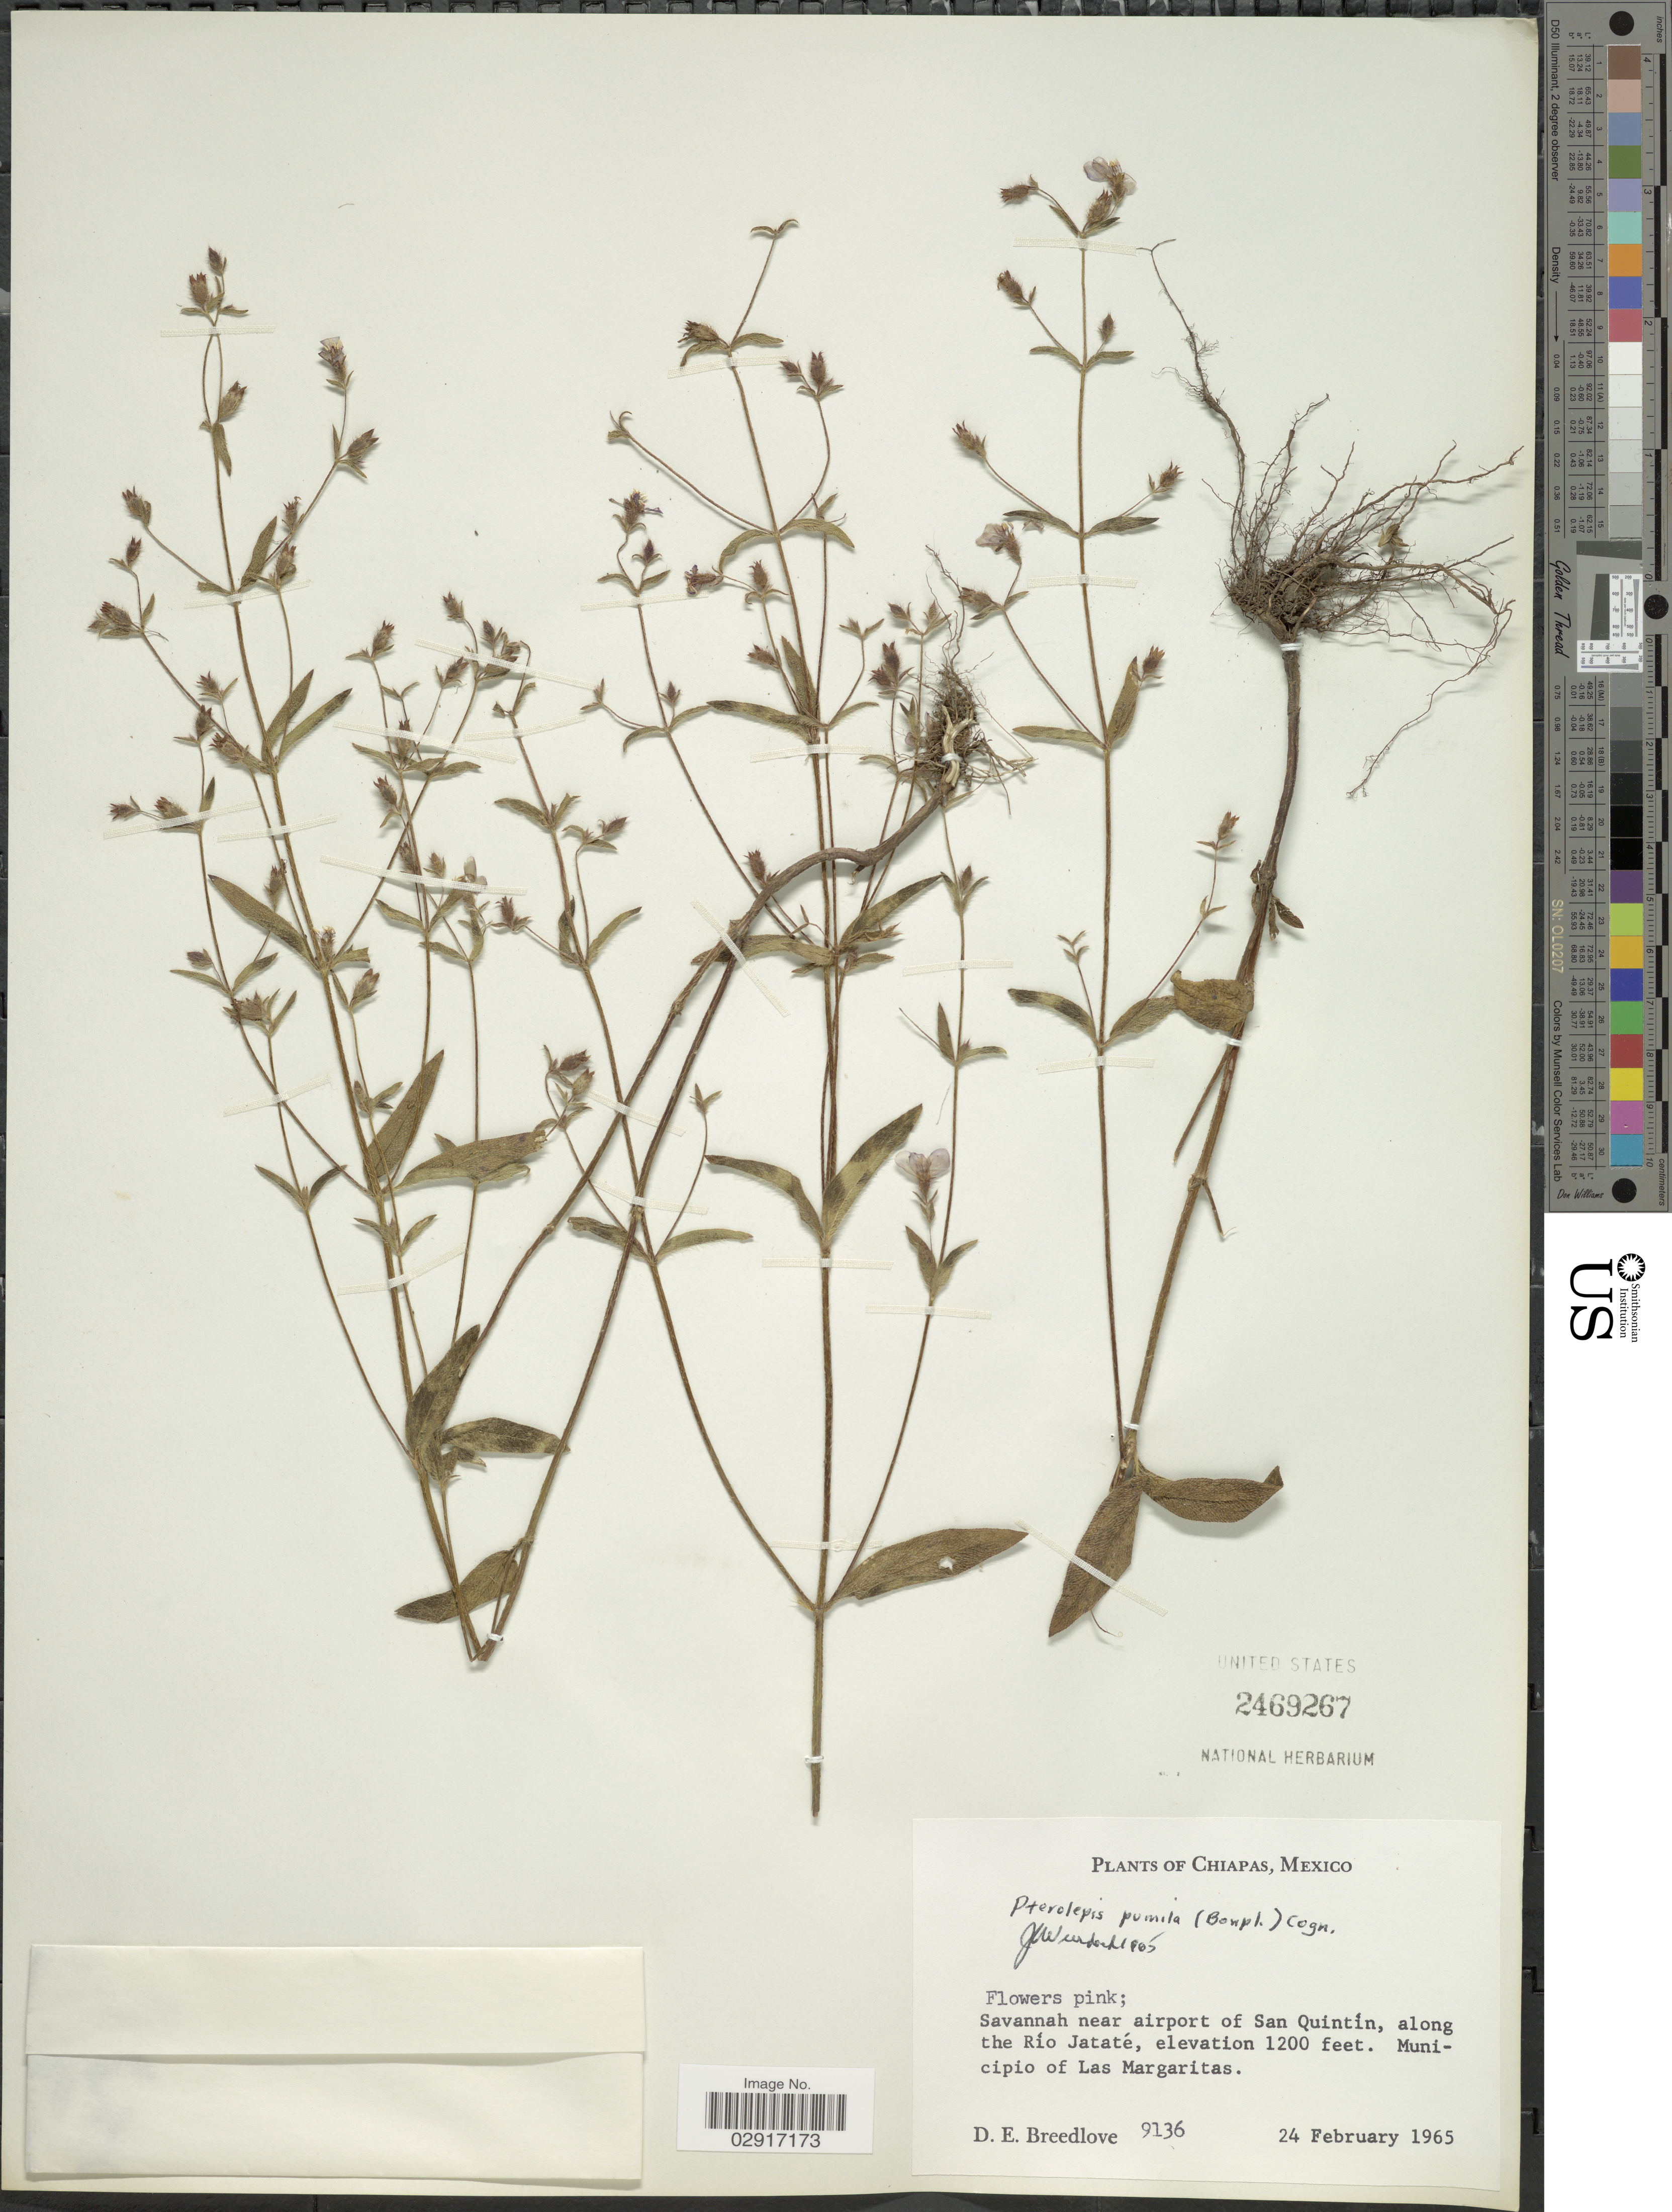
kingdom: Plantae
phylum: Tracheophyta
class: Magnoliopsida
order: Myrtales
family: Melastomataceae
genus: Pterolepis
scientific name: Pterolepis trichotoma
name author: (Rottb.) Cogn.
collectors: D. E. Breedlove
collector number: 9136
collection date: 1965-02-24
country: Mexico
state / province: Chiapas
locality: Savannah near airport of San Quintín, along the Río Jataté. Municipio of Las Margaritas.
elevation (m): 366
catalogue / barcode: US 2469267